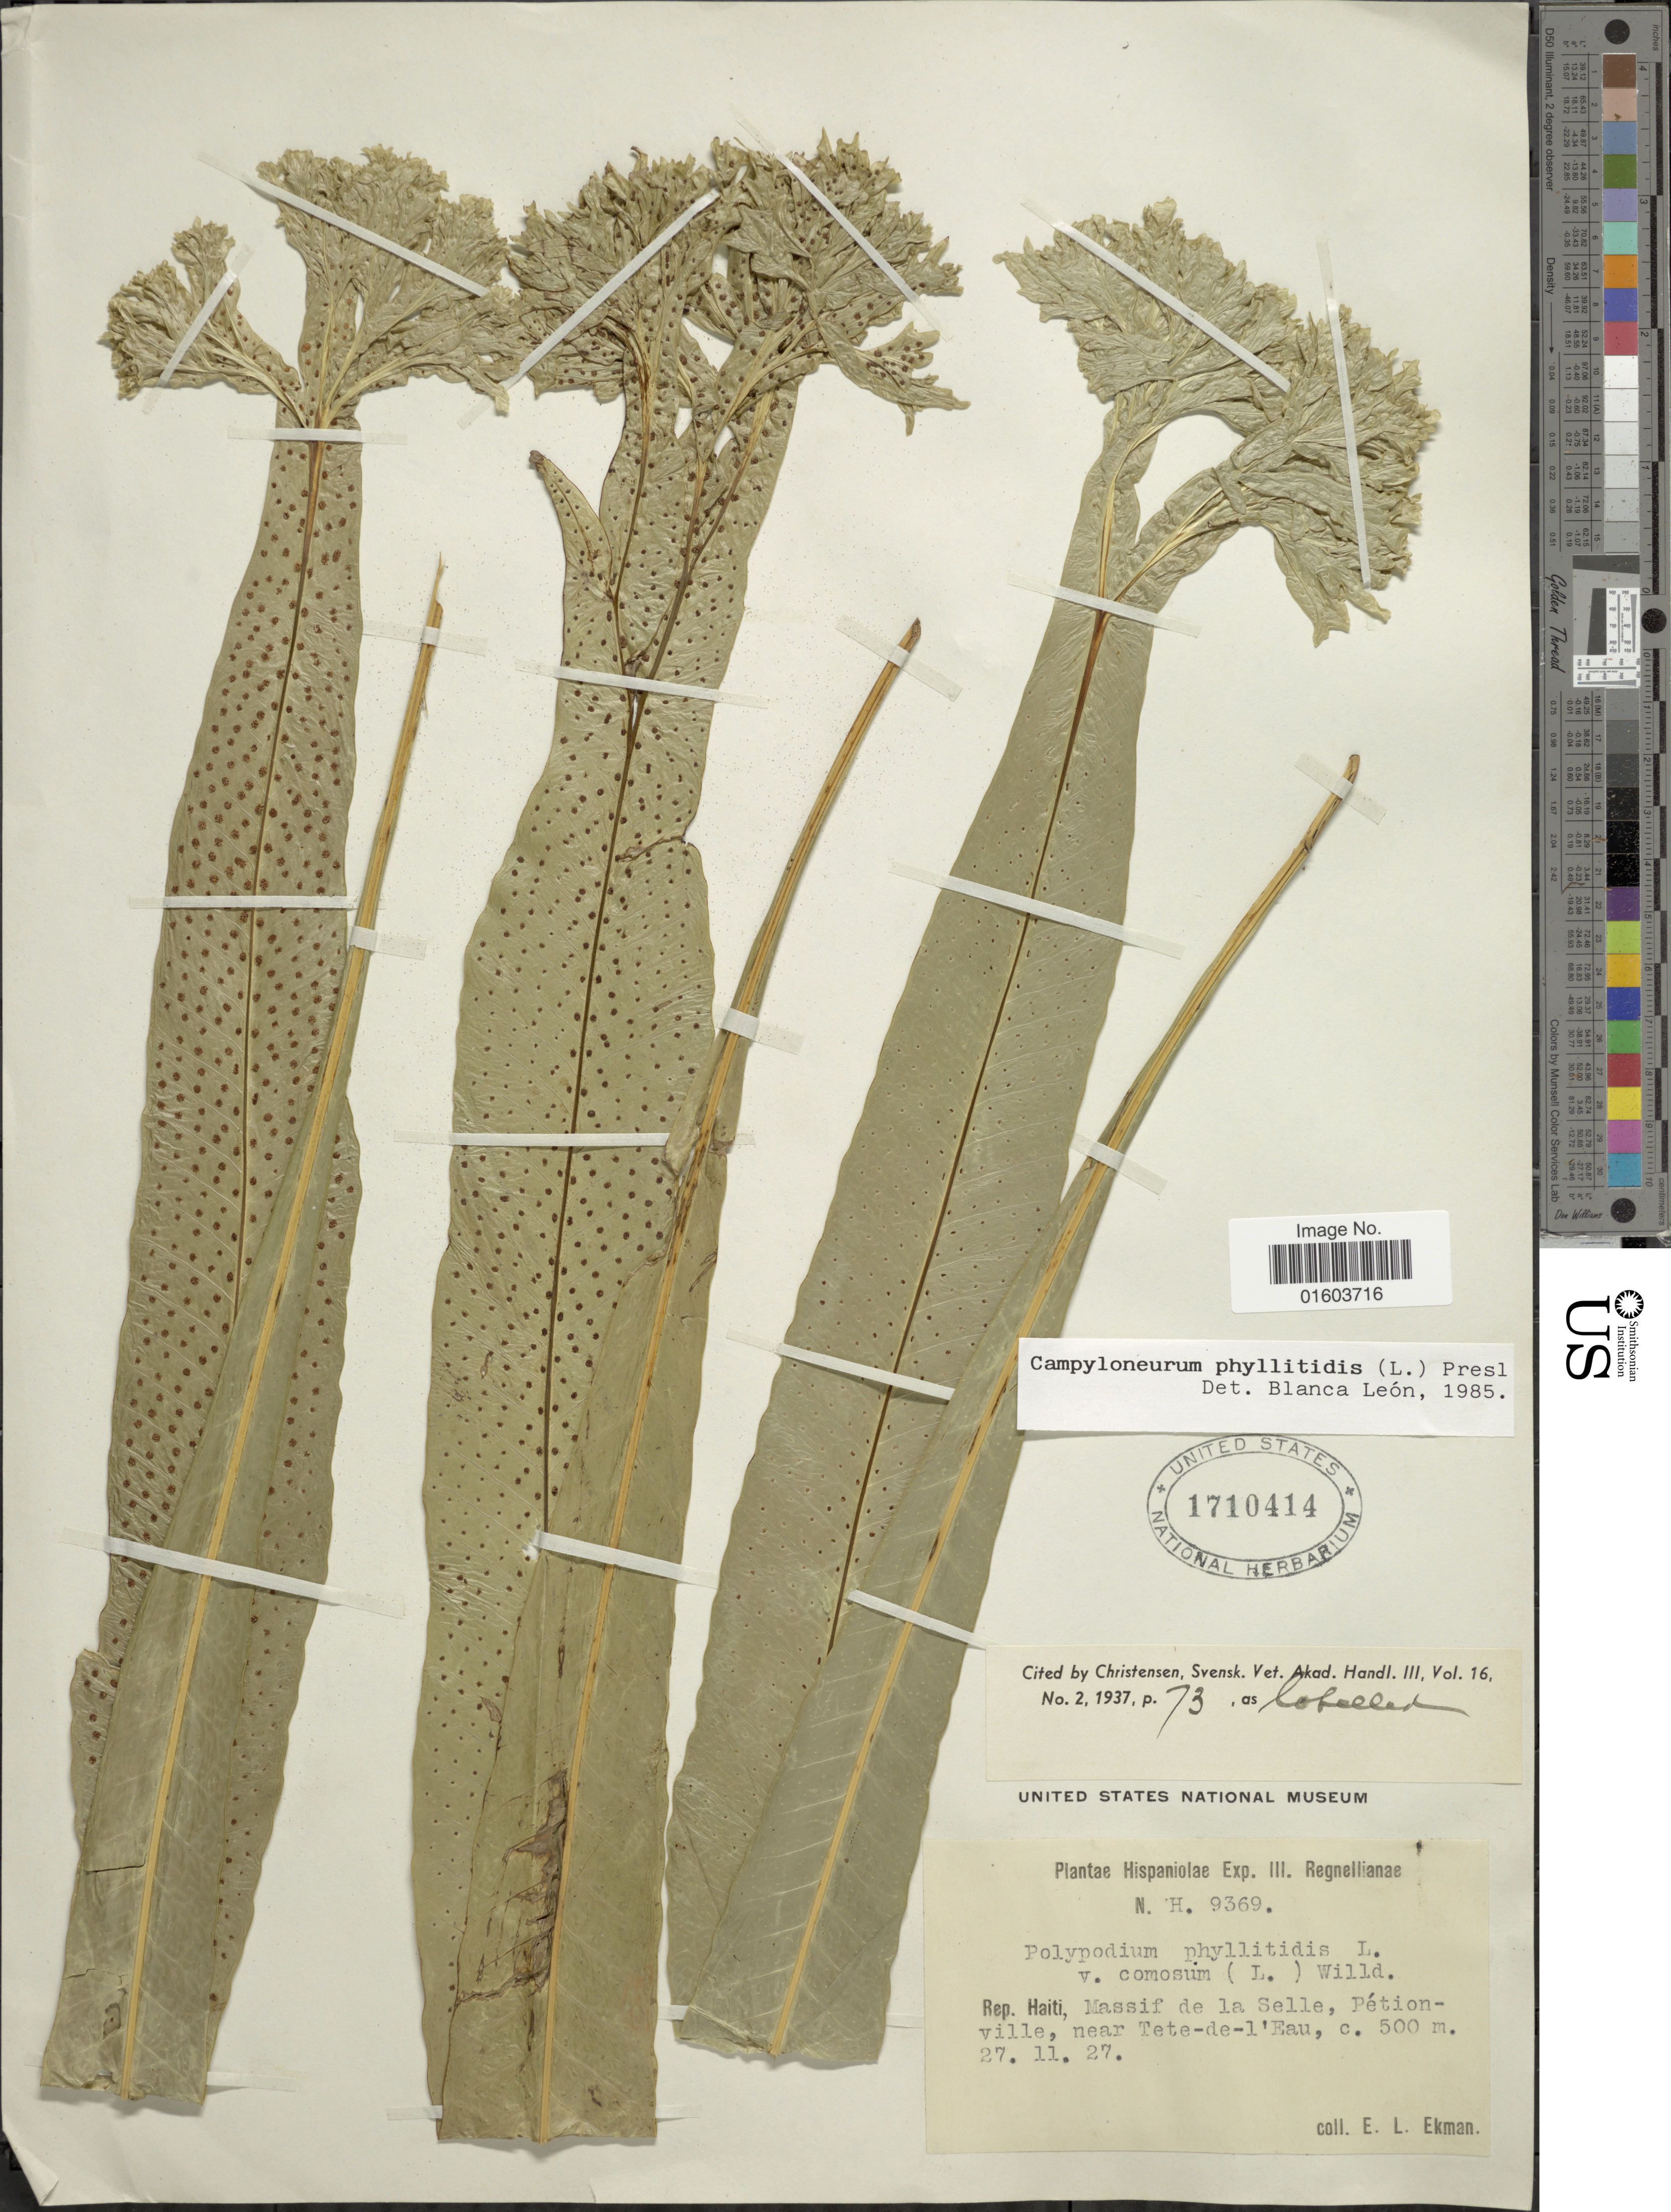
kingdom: Plantae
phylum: Tracheophyta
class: Polypodiopsida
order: Polypodiales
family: Polypodiaceae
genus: Campyloneurum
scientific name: Campyloneurum phyllitidis f. comosum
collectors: E. L. Ekman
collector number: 9369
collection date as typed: Transcribed d/m/y: 27/11/27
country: Haiti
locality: Rep. Haiti, Massif de la Selle, Petionville, near Tete-de-l'Eau.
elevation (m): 500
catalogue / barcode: US 1710414